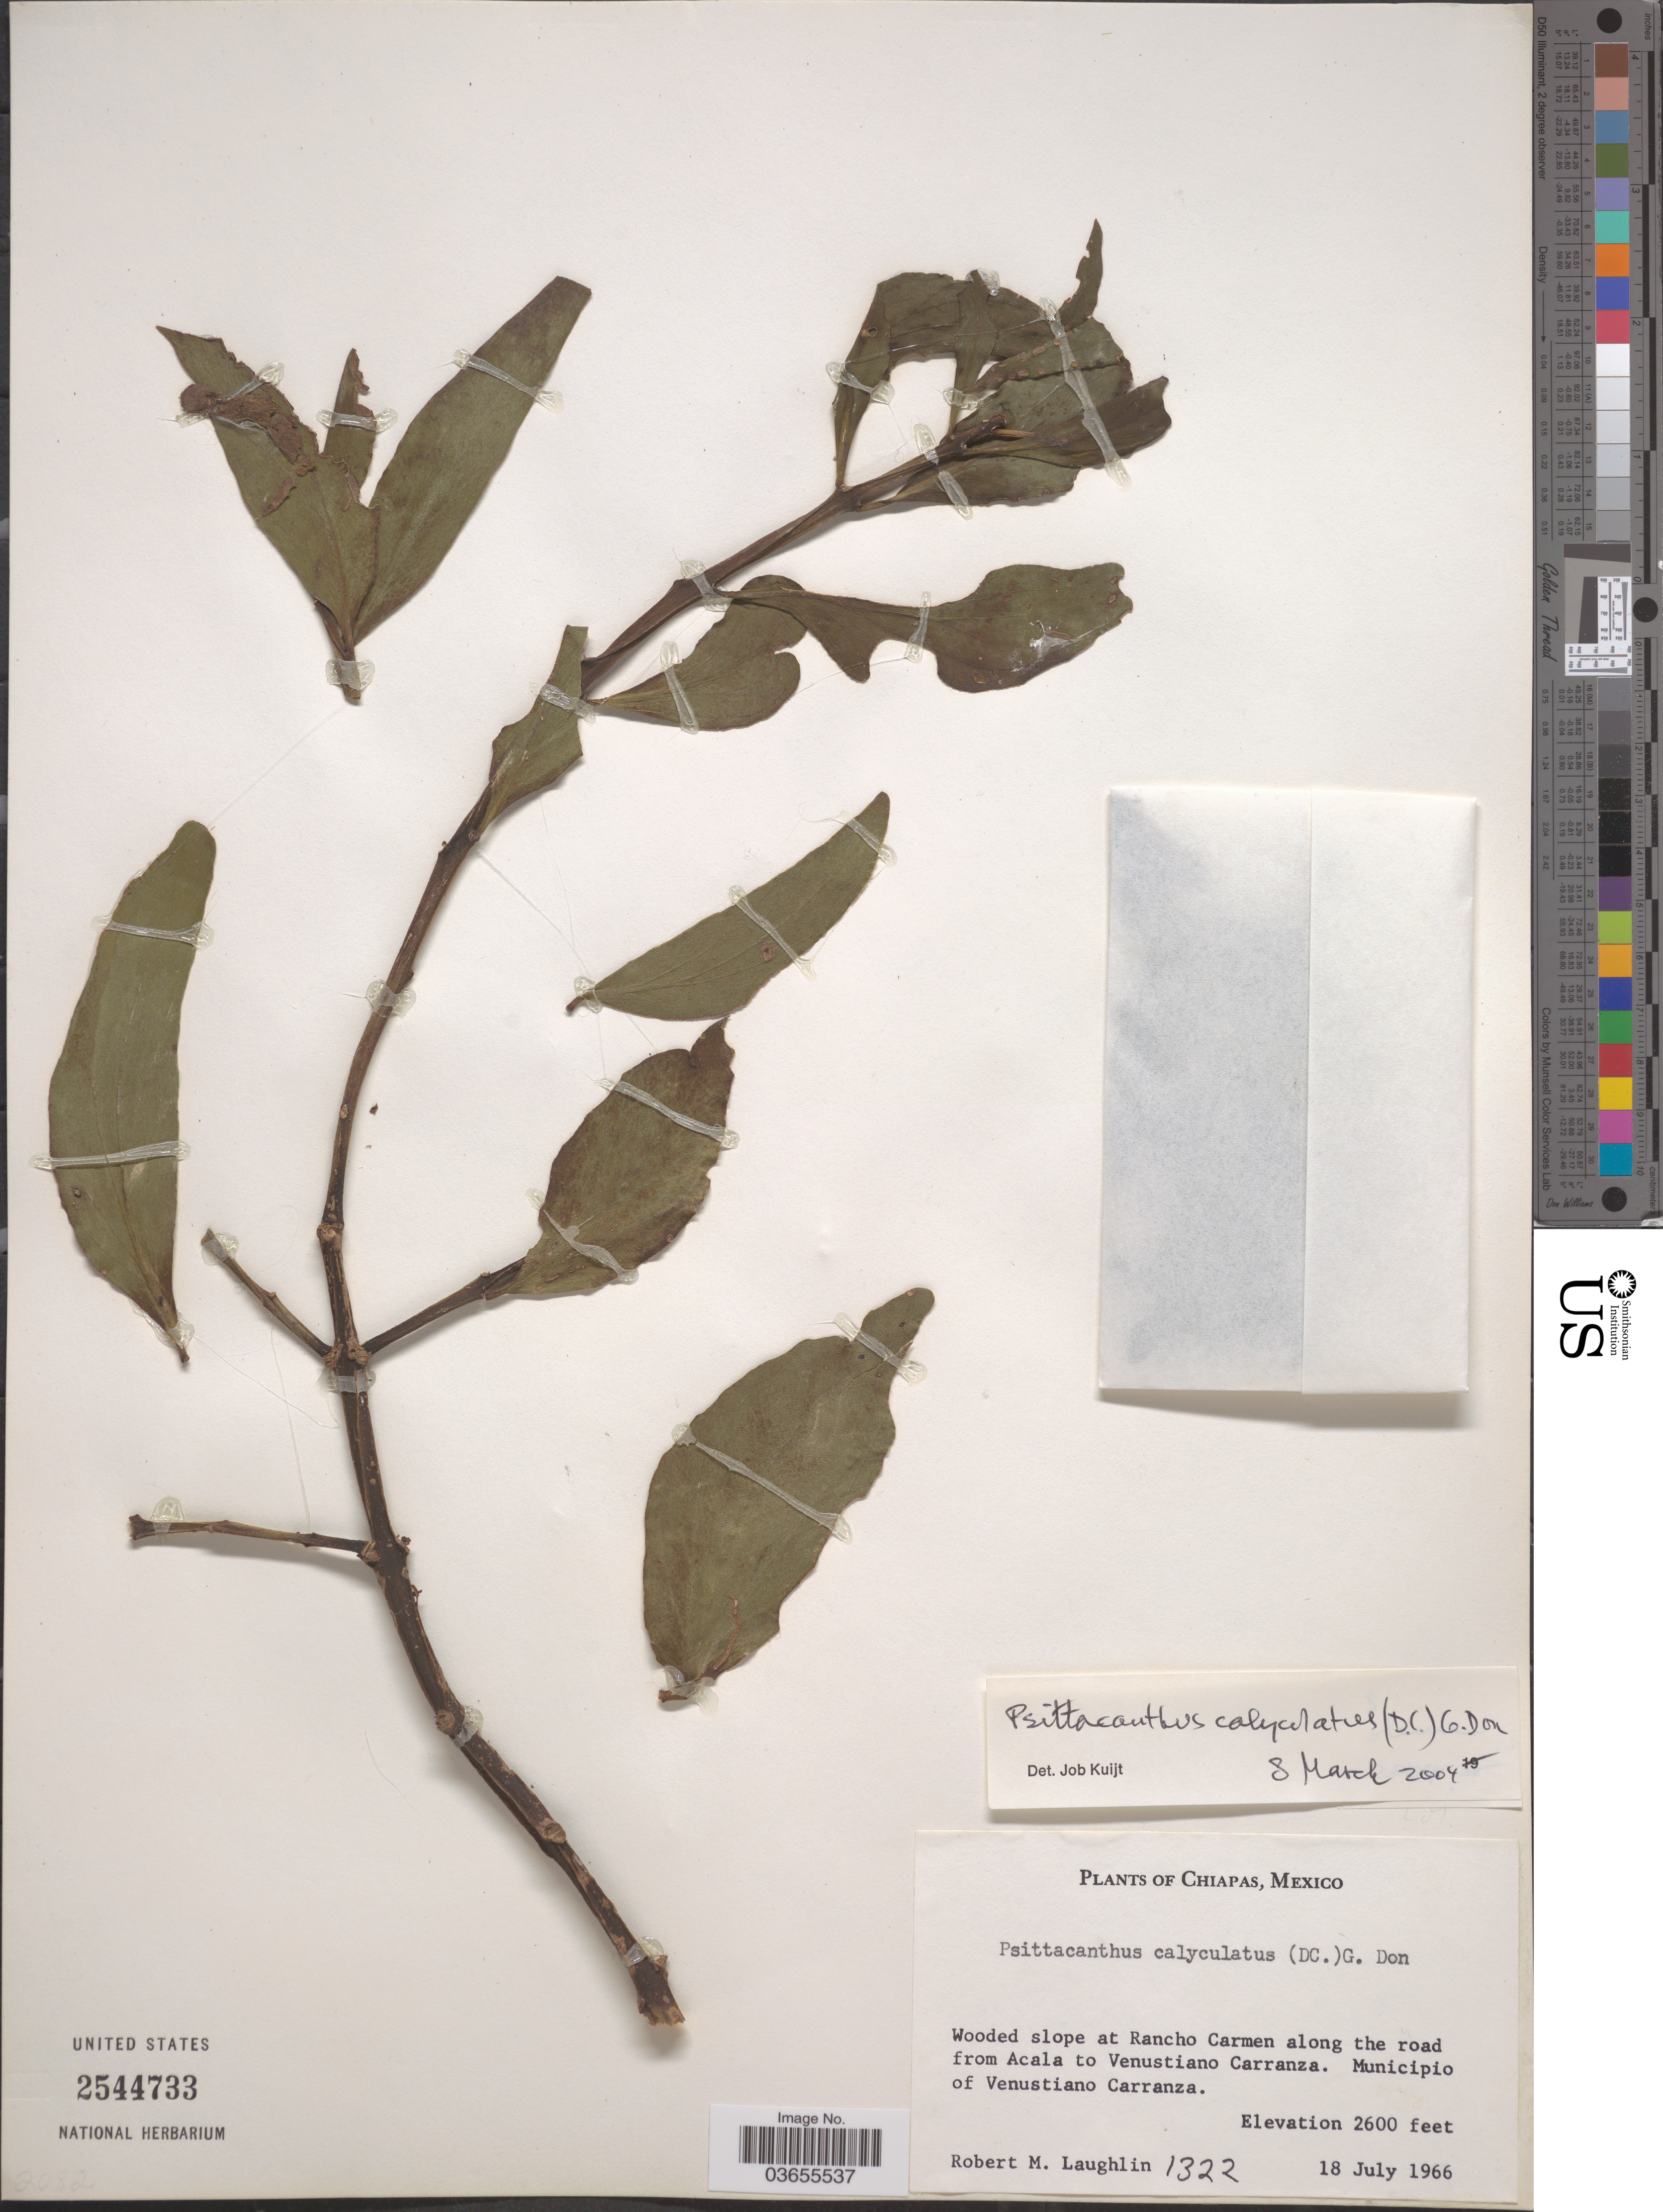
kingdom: Plantae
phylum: Tracheophyta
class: Magnoliopsida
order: Santalales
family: Loranthaceae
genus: Psittacanthus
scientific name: Psittacanthus calyculatus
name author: (DC.) G. Don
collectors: R. M. Laughlin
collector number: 1322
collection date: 1966-07-18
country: Mexico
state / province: Chiapas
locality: Wooded slope at Rancho Carmen along the road from Acala to Venustiano Carranza. Municipio of Venustiano Carranza.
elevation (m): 792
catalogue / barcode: US 2544733